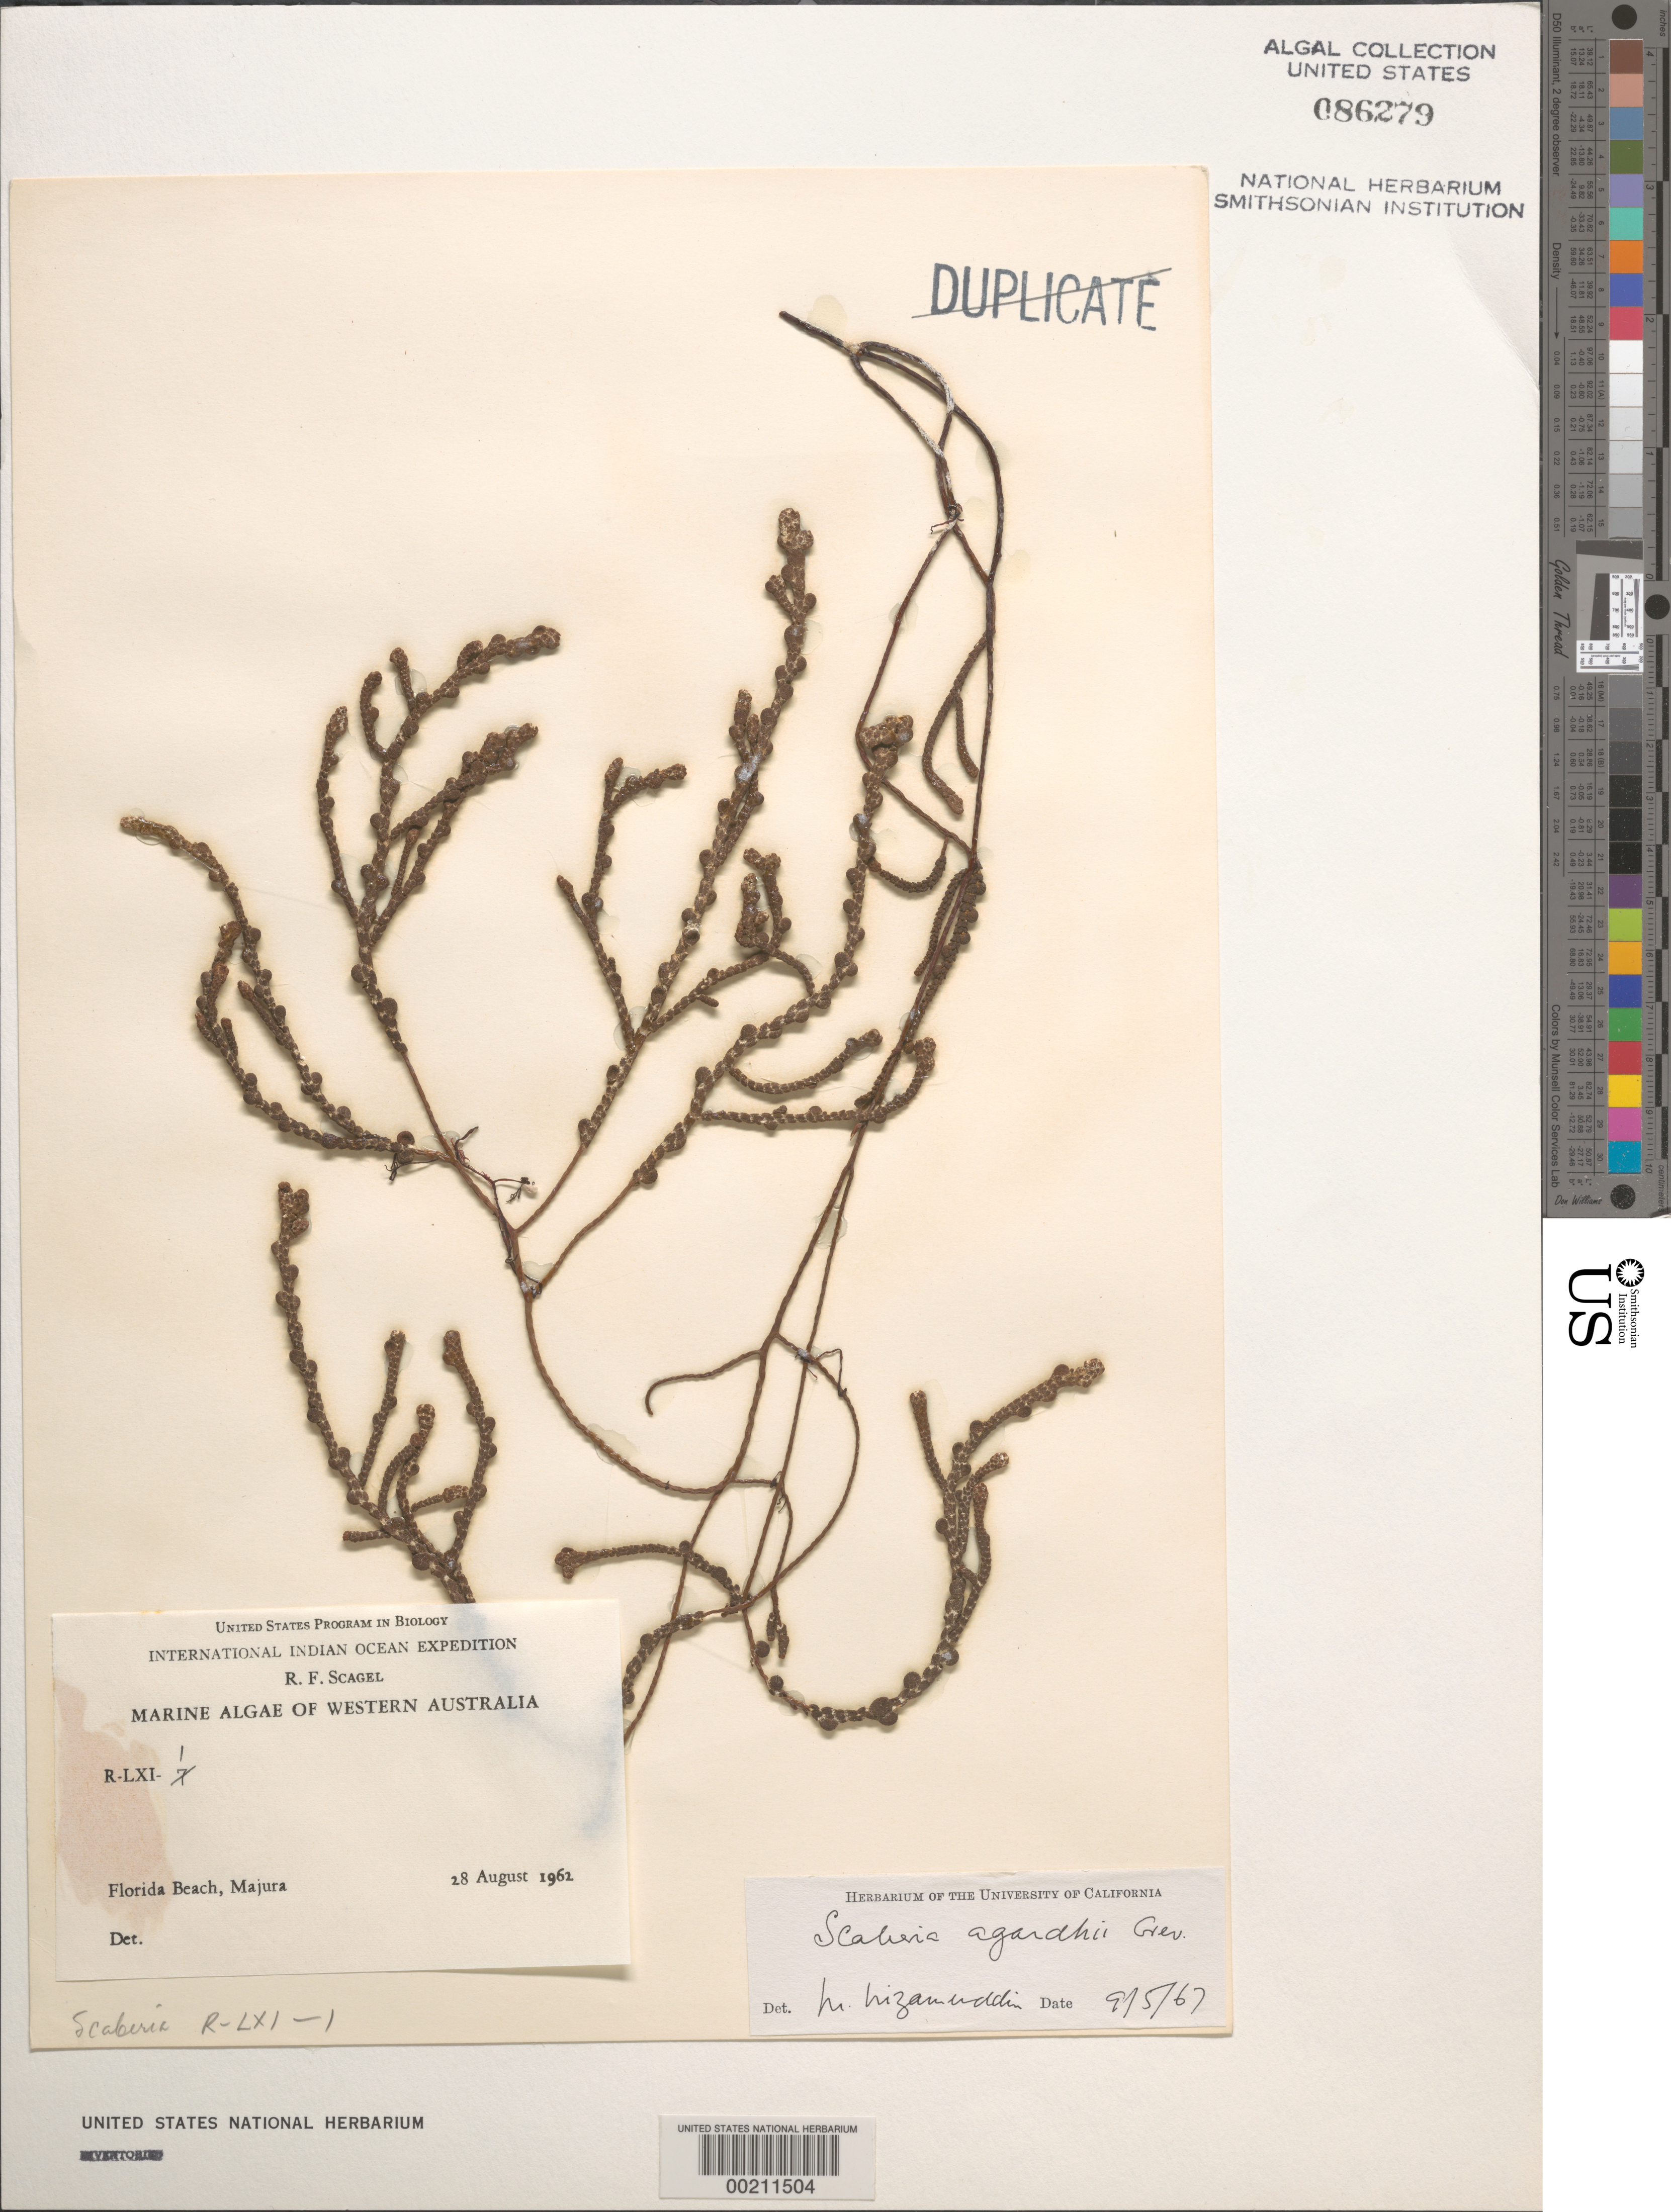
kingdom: Chromista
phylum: Ochrophyta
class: Phaeophyceae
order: Fucales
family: Sargassaceae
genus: Scaberia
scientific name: Scaberia agardhii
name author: Greville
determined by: Nizamuddin, M.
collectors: R. F. Scagel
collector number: R-LXI-1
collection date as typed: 28 Aug 1962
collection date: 1962-08-28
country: Australia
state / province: Western Australia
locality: Florida Beach, Majura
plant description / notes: International Indian Ocean Expedition, 1962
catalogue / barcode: US 86279